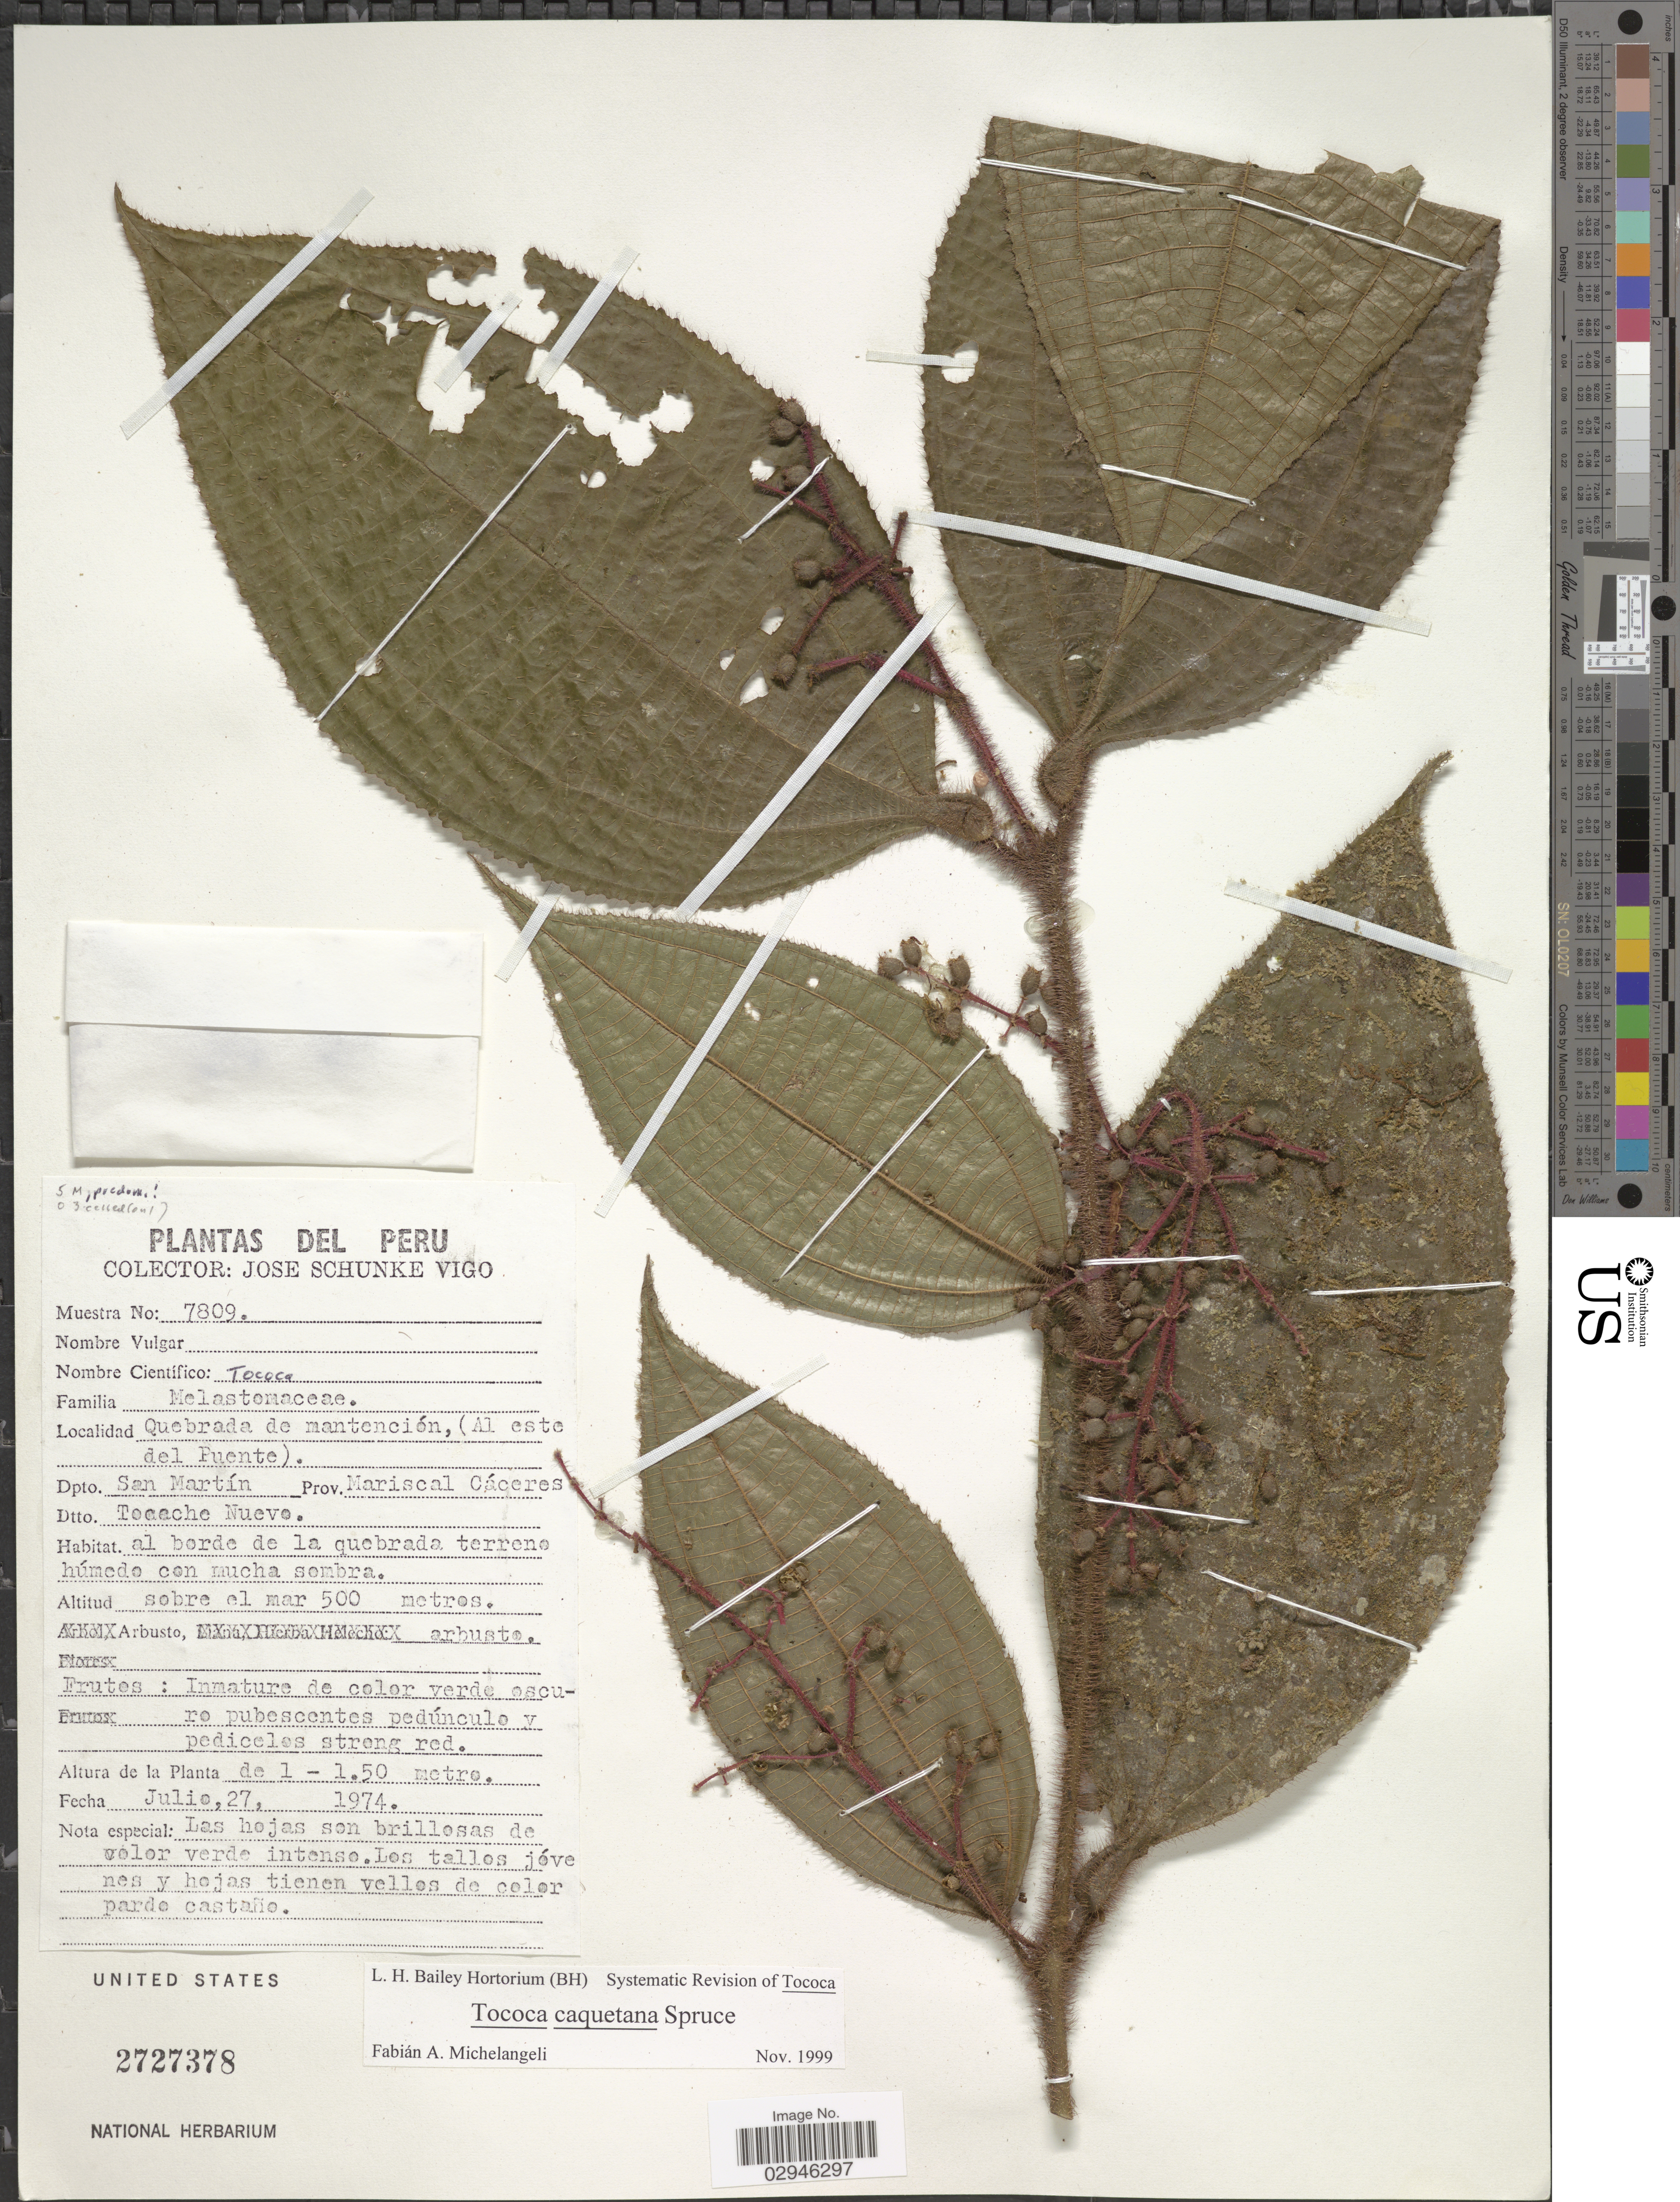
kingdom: Plantae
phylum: Tracheophyta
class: Magnoliopsida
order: Myrtales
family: Melastomataceae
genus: Tococa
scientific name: Tococa caquetana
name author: Sprague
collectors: J. Schunke Vigo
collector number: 7809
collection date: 1974-07-27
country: Peru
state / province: San Martín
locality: Quebrada de mantención, (Al este del Puente). Dpto. San Martín, Prov. Mariscal Cáceres. Dtto. Tocache Nuevo.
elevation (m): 500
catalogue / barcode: US 2727378